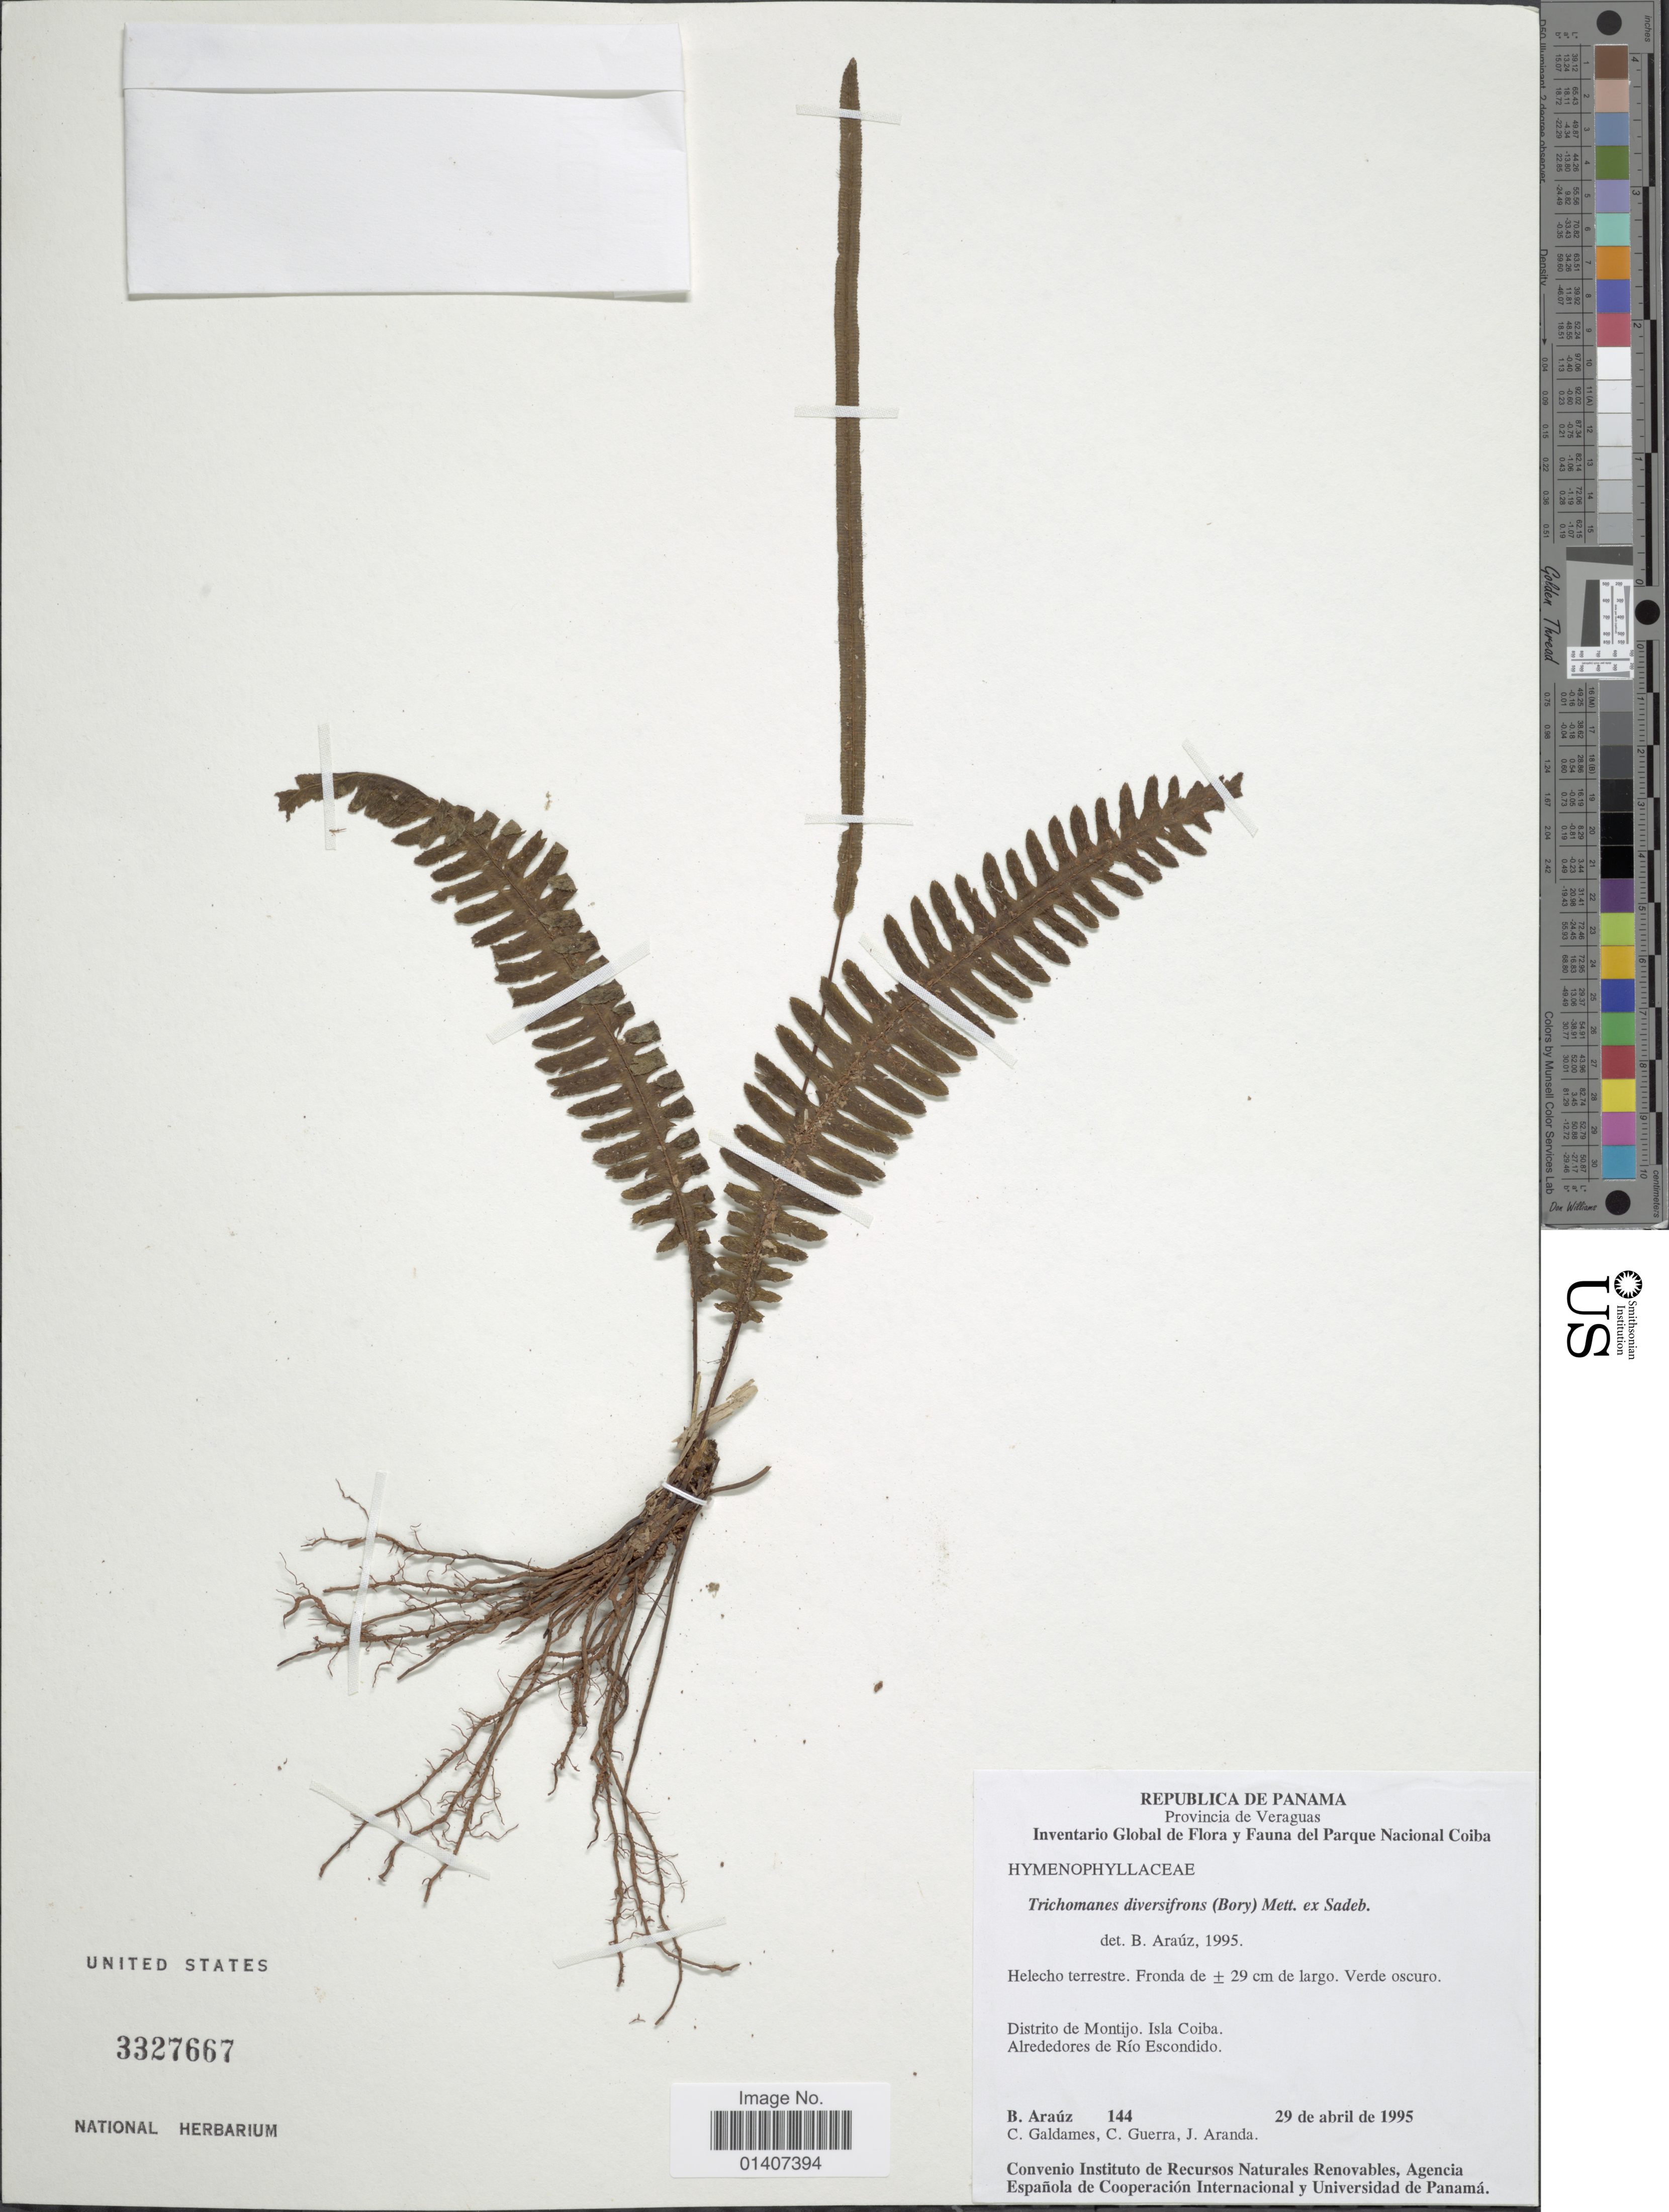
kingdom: Plantae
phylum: Tracheophyta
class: Polypodiopsida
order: Hymenophyllales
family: Hymenophyllaceae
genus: Trichomanes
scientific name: Trichomanes diversifrons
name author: (Bory) Mett. ex Sadeb.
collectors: B. Araúz, C. Galdames, C. Guerra & J. Aranda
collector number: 144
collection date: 1995-04-29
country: Panama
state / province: Veraguas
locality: Provincia de Veraguas, Distrito de Montijo, Isla Coiba, Alrededores de Rio Escondido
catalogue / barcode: US 3327667